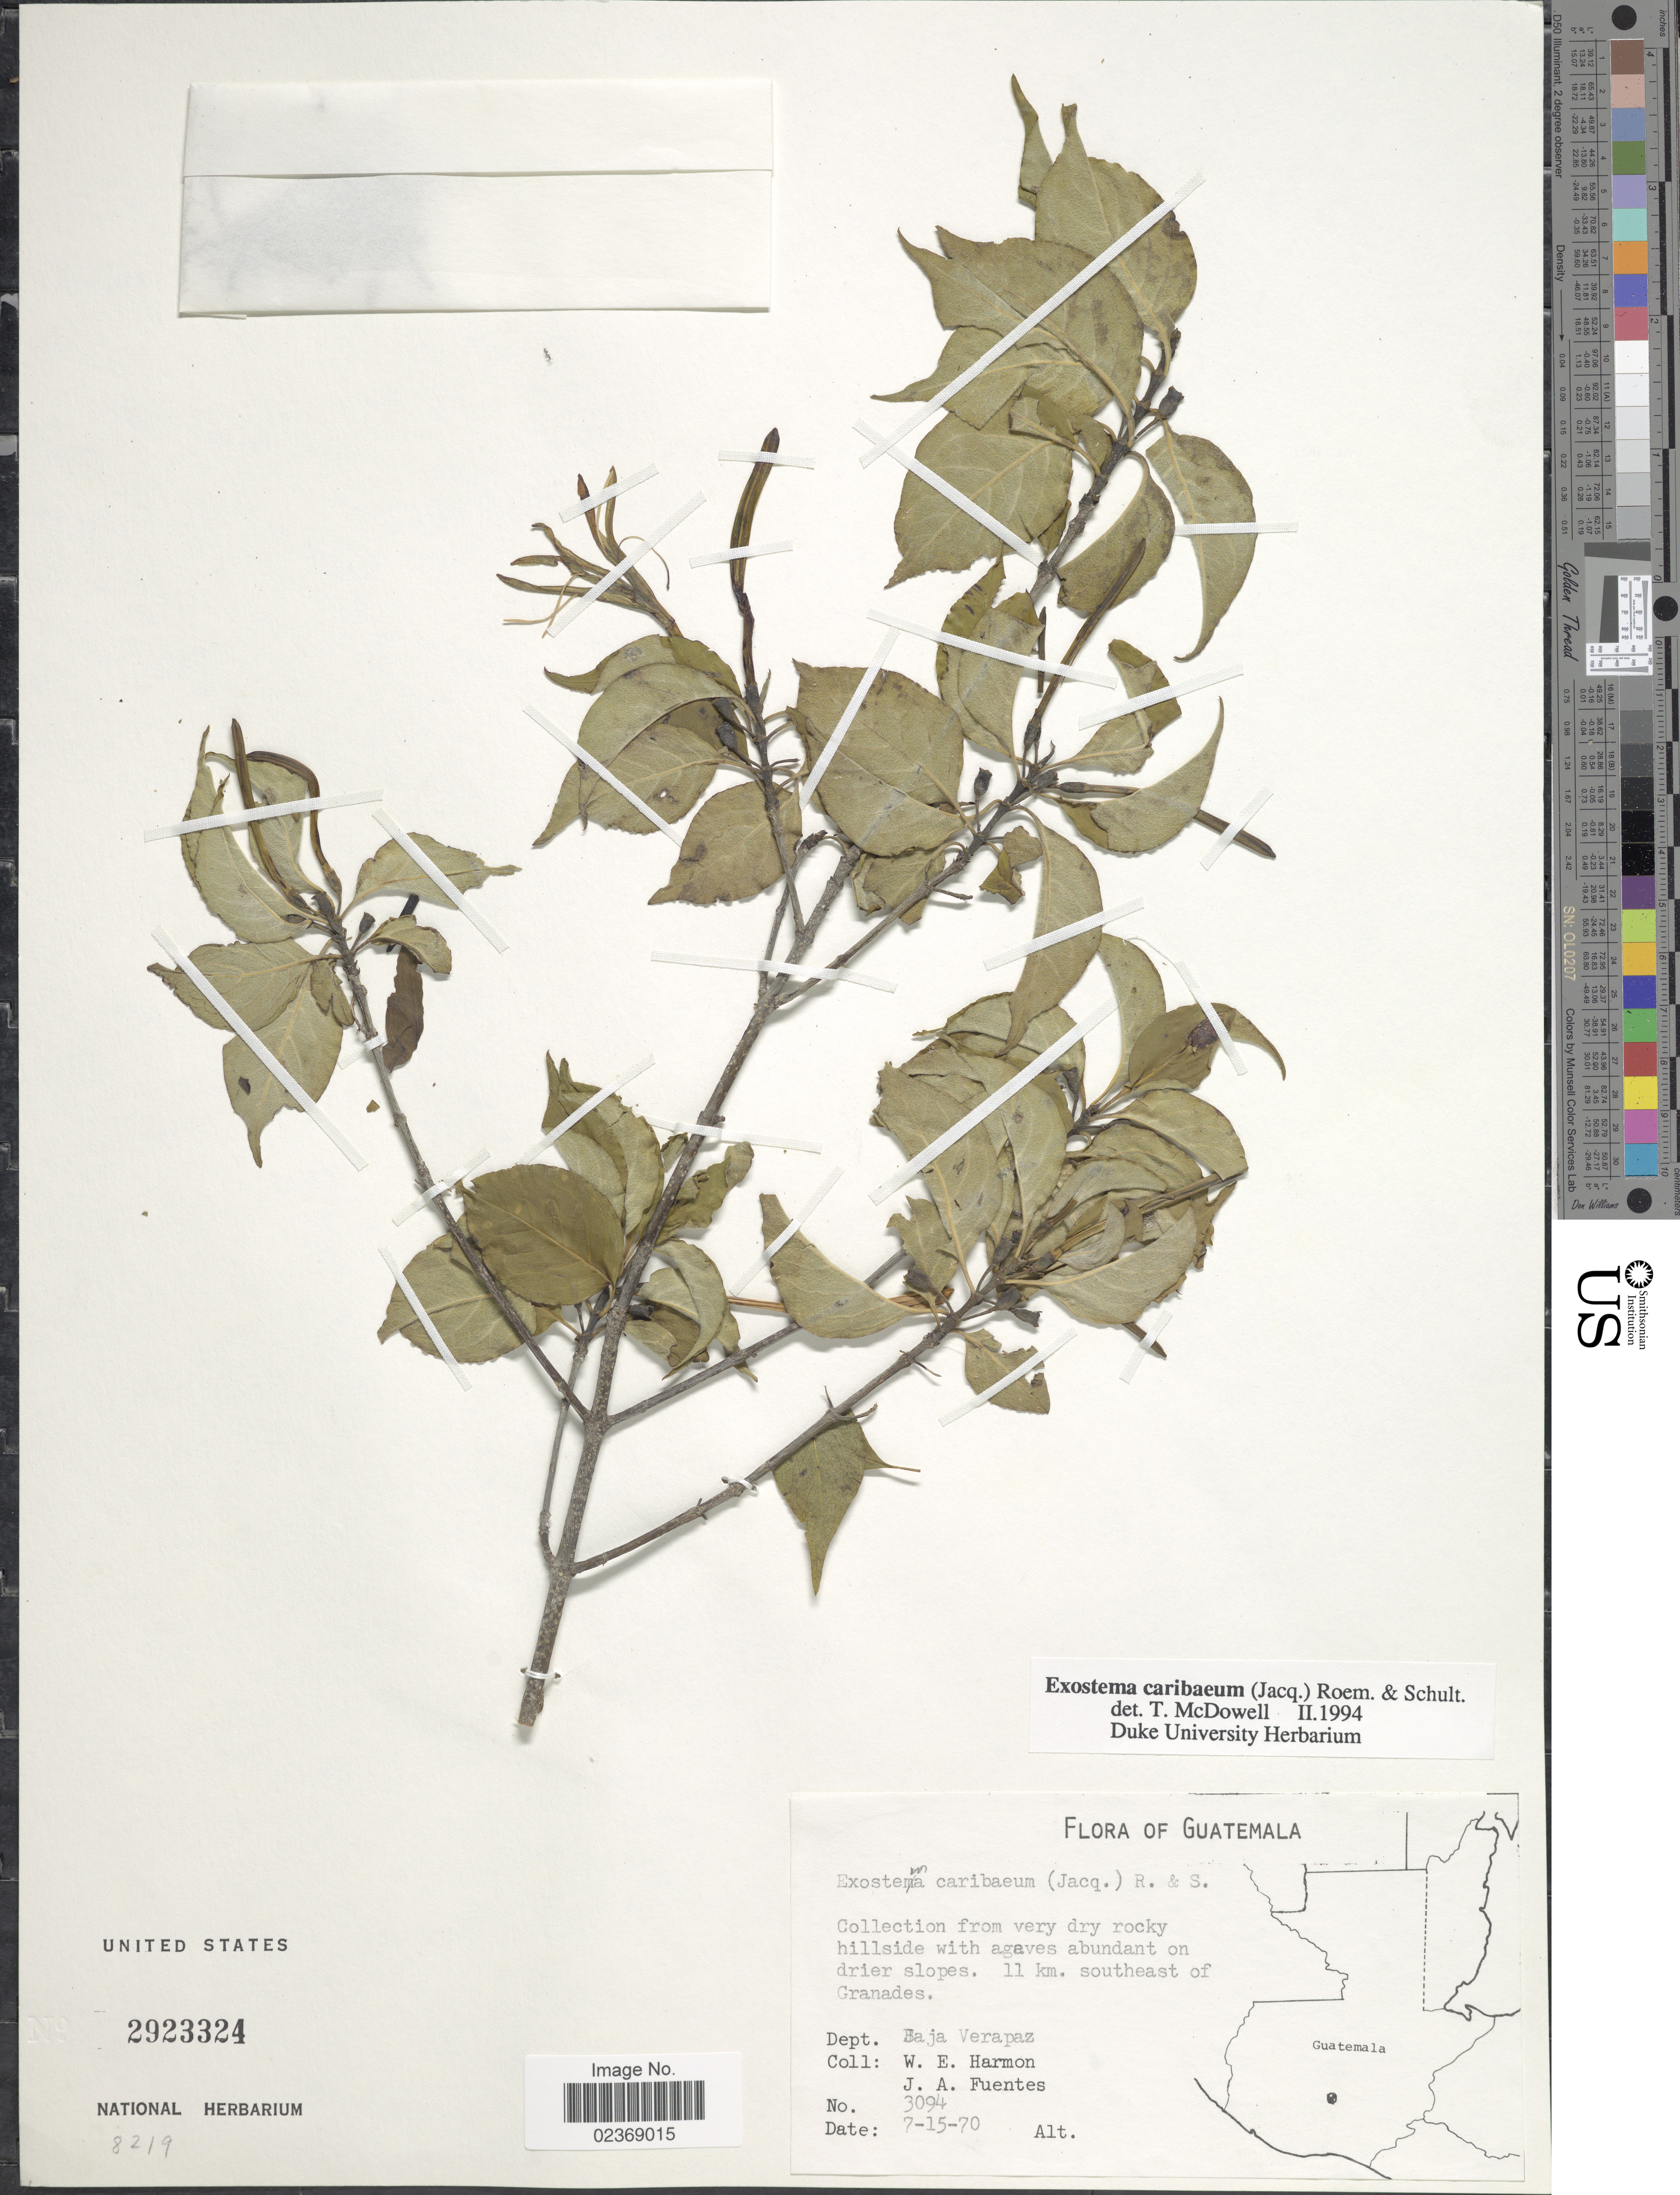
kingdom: Plantae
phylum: Tracheophyta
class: Magnoliopsida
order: Gentianales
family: Rubiaceae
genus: Exostema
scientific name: Exostema caribaeum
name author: (Jacq.) Roem. & Schult.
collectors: W. E. Harmon & J. Fuentes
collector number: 3094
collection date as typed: Transcribed d/m/y: 15/7/70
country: Guatemala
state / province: Baja Verapaz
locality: Collection from very dry rocky hillside with agaves abundant on drier slopes. 11 km southeast of Granades, Dept. Baja Verapaz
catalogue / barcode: US 2923324